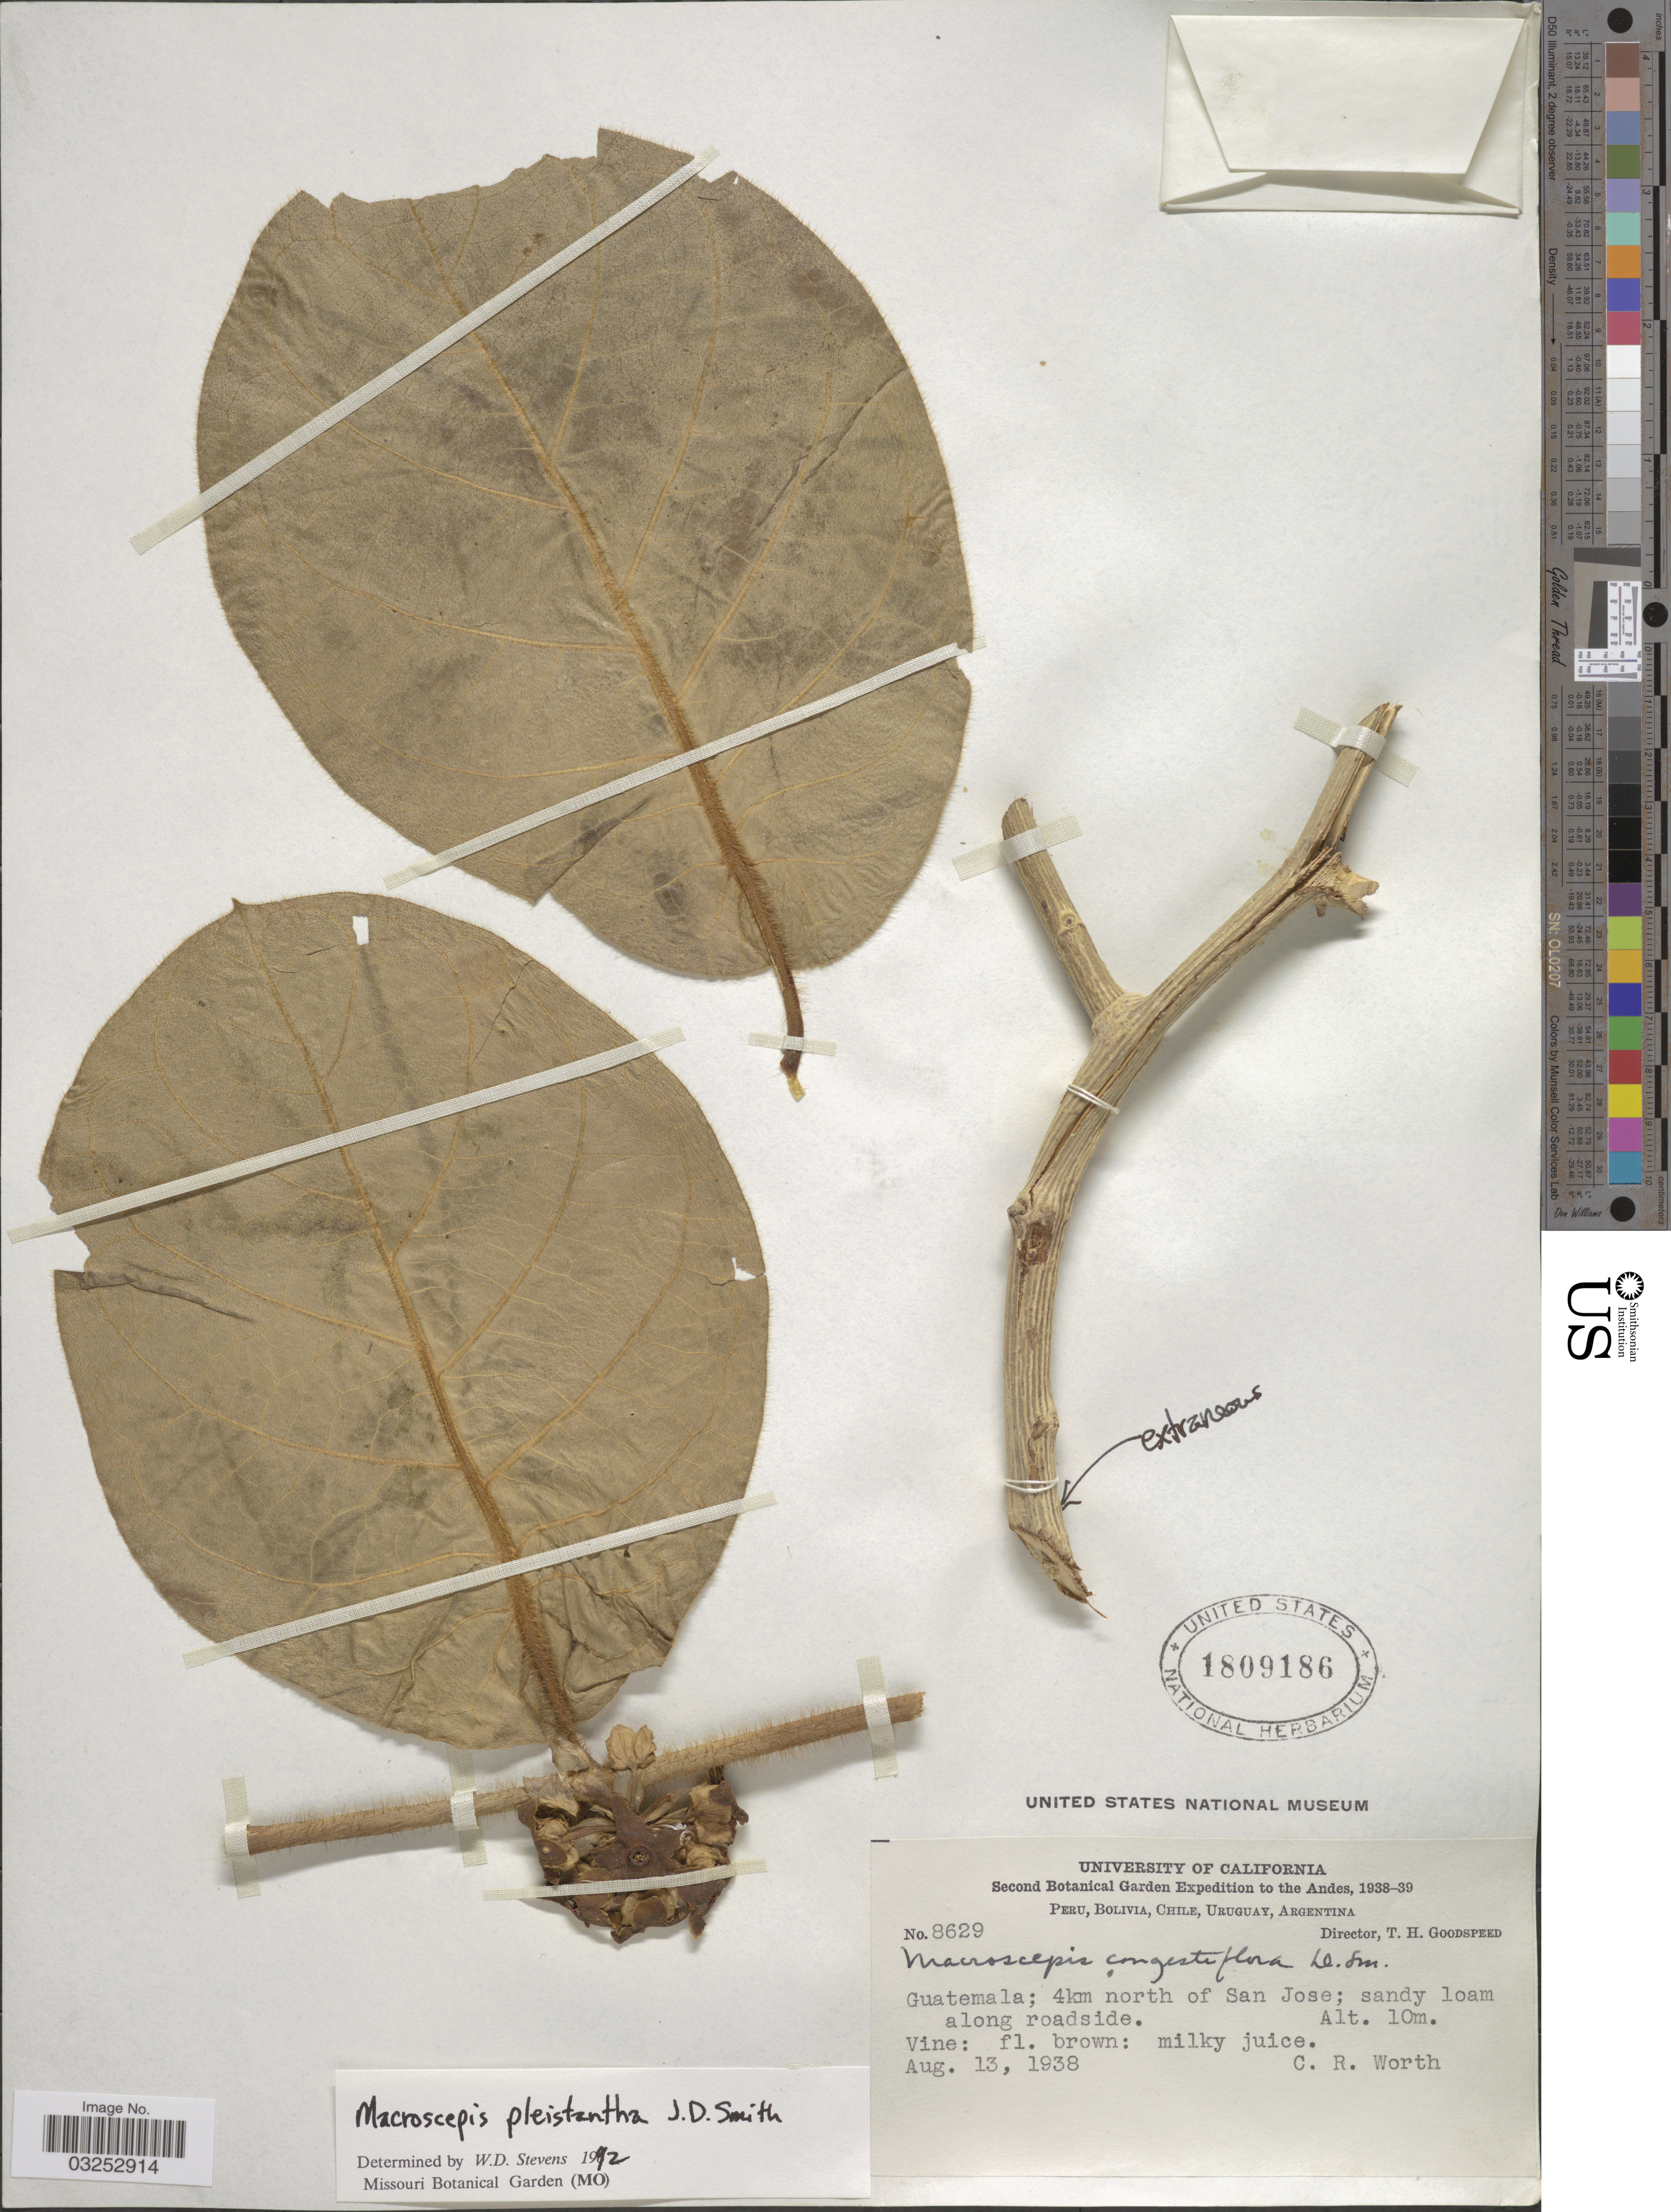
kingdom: Plantae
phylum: Tracheophyta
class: Magnoliopsida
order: Gentianales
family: Apocynaceae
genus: Macroscepis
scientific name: Macroscepis pleistantha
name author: Donn. Sm.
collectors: C. R. Worth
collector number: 8629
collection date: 1938-08-13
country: Guatemala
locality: The Andes, Guatemala; 4km north of San Jose.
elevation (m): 10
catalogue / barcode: US 1809186